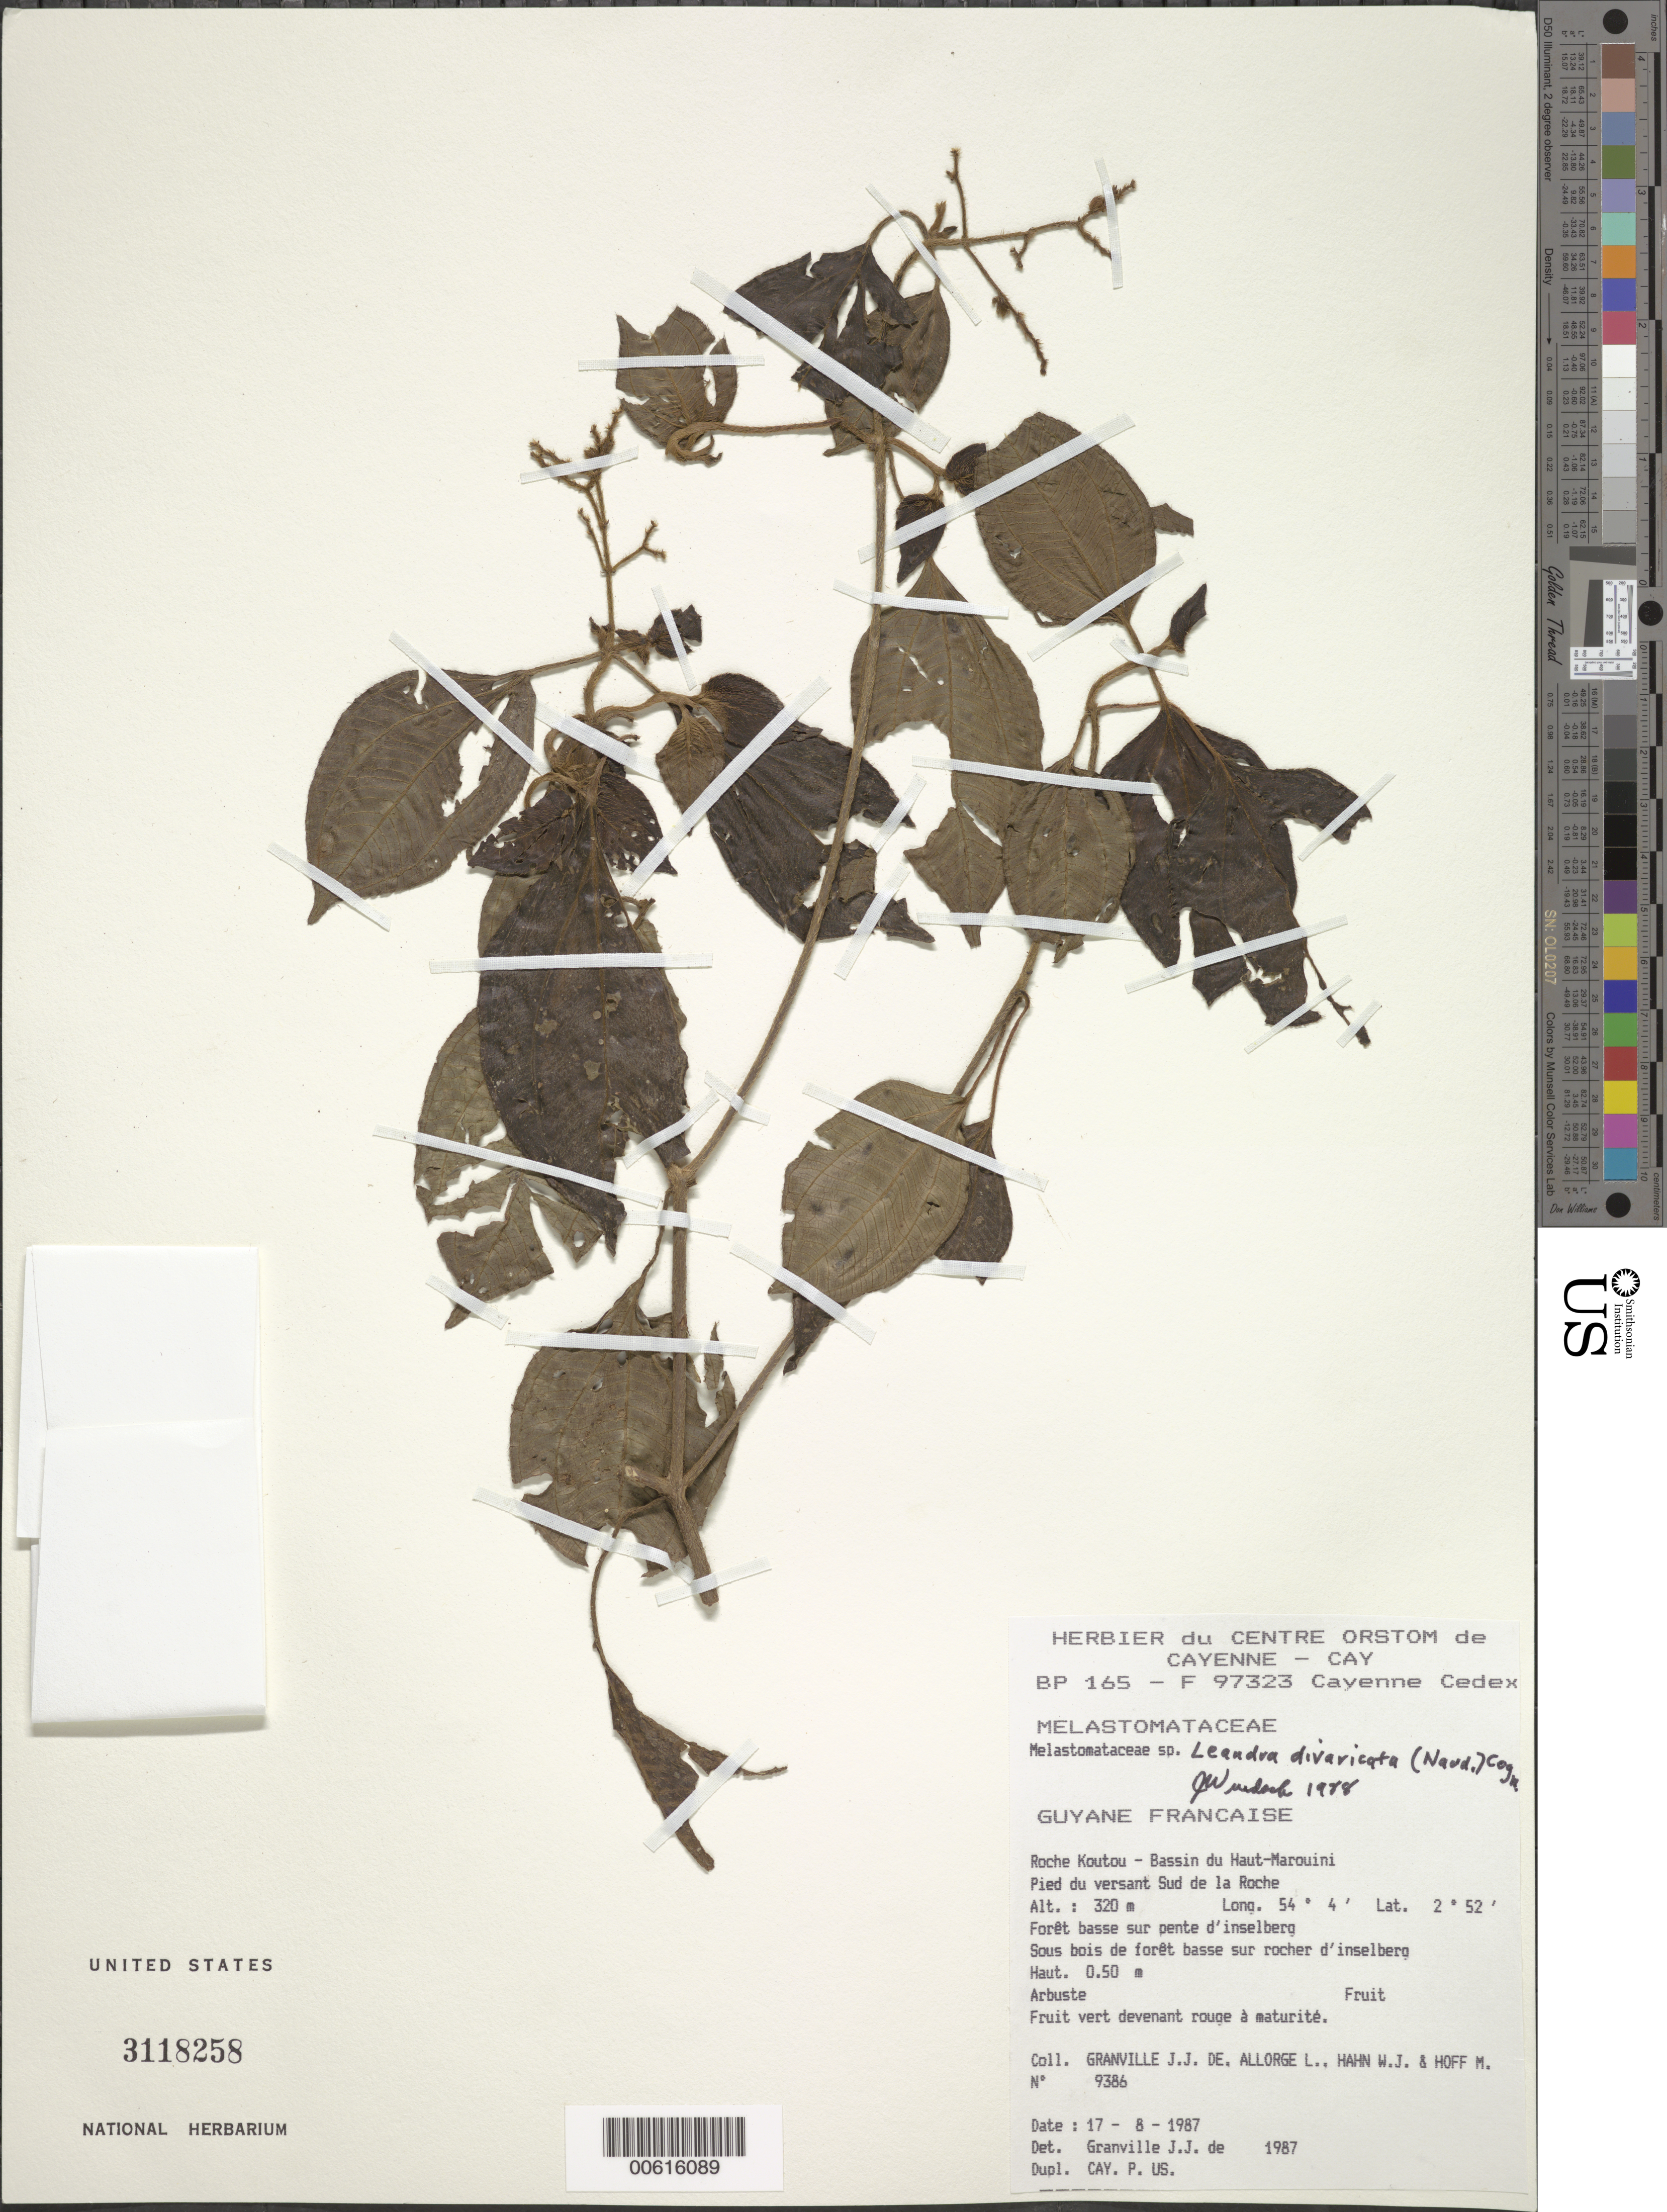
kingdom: Plantae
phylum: Tracheophyta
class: Magnoliopsida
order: Myrtales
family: Melastomataceae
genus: Leandra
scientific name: Leandra divaricata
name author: (Naudin) Cogn.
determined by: Wurdack, John J., (US), US (UNITED STATES)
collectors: J.-J. de Granville, L. Allorge, W. J. Hahn & M. Hoff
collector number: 9386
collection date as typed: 17-Aug-87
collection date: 1987-08-17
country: French Guiana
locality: Roche Koutou, Bassin du Haut-Marouini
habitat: Foret basse sur pente d'inselberg. Sous bois de foret basse sur rocher d'inselberg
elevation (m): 320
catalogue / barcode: US 3118258